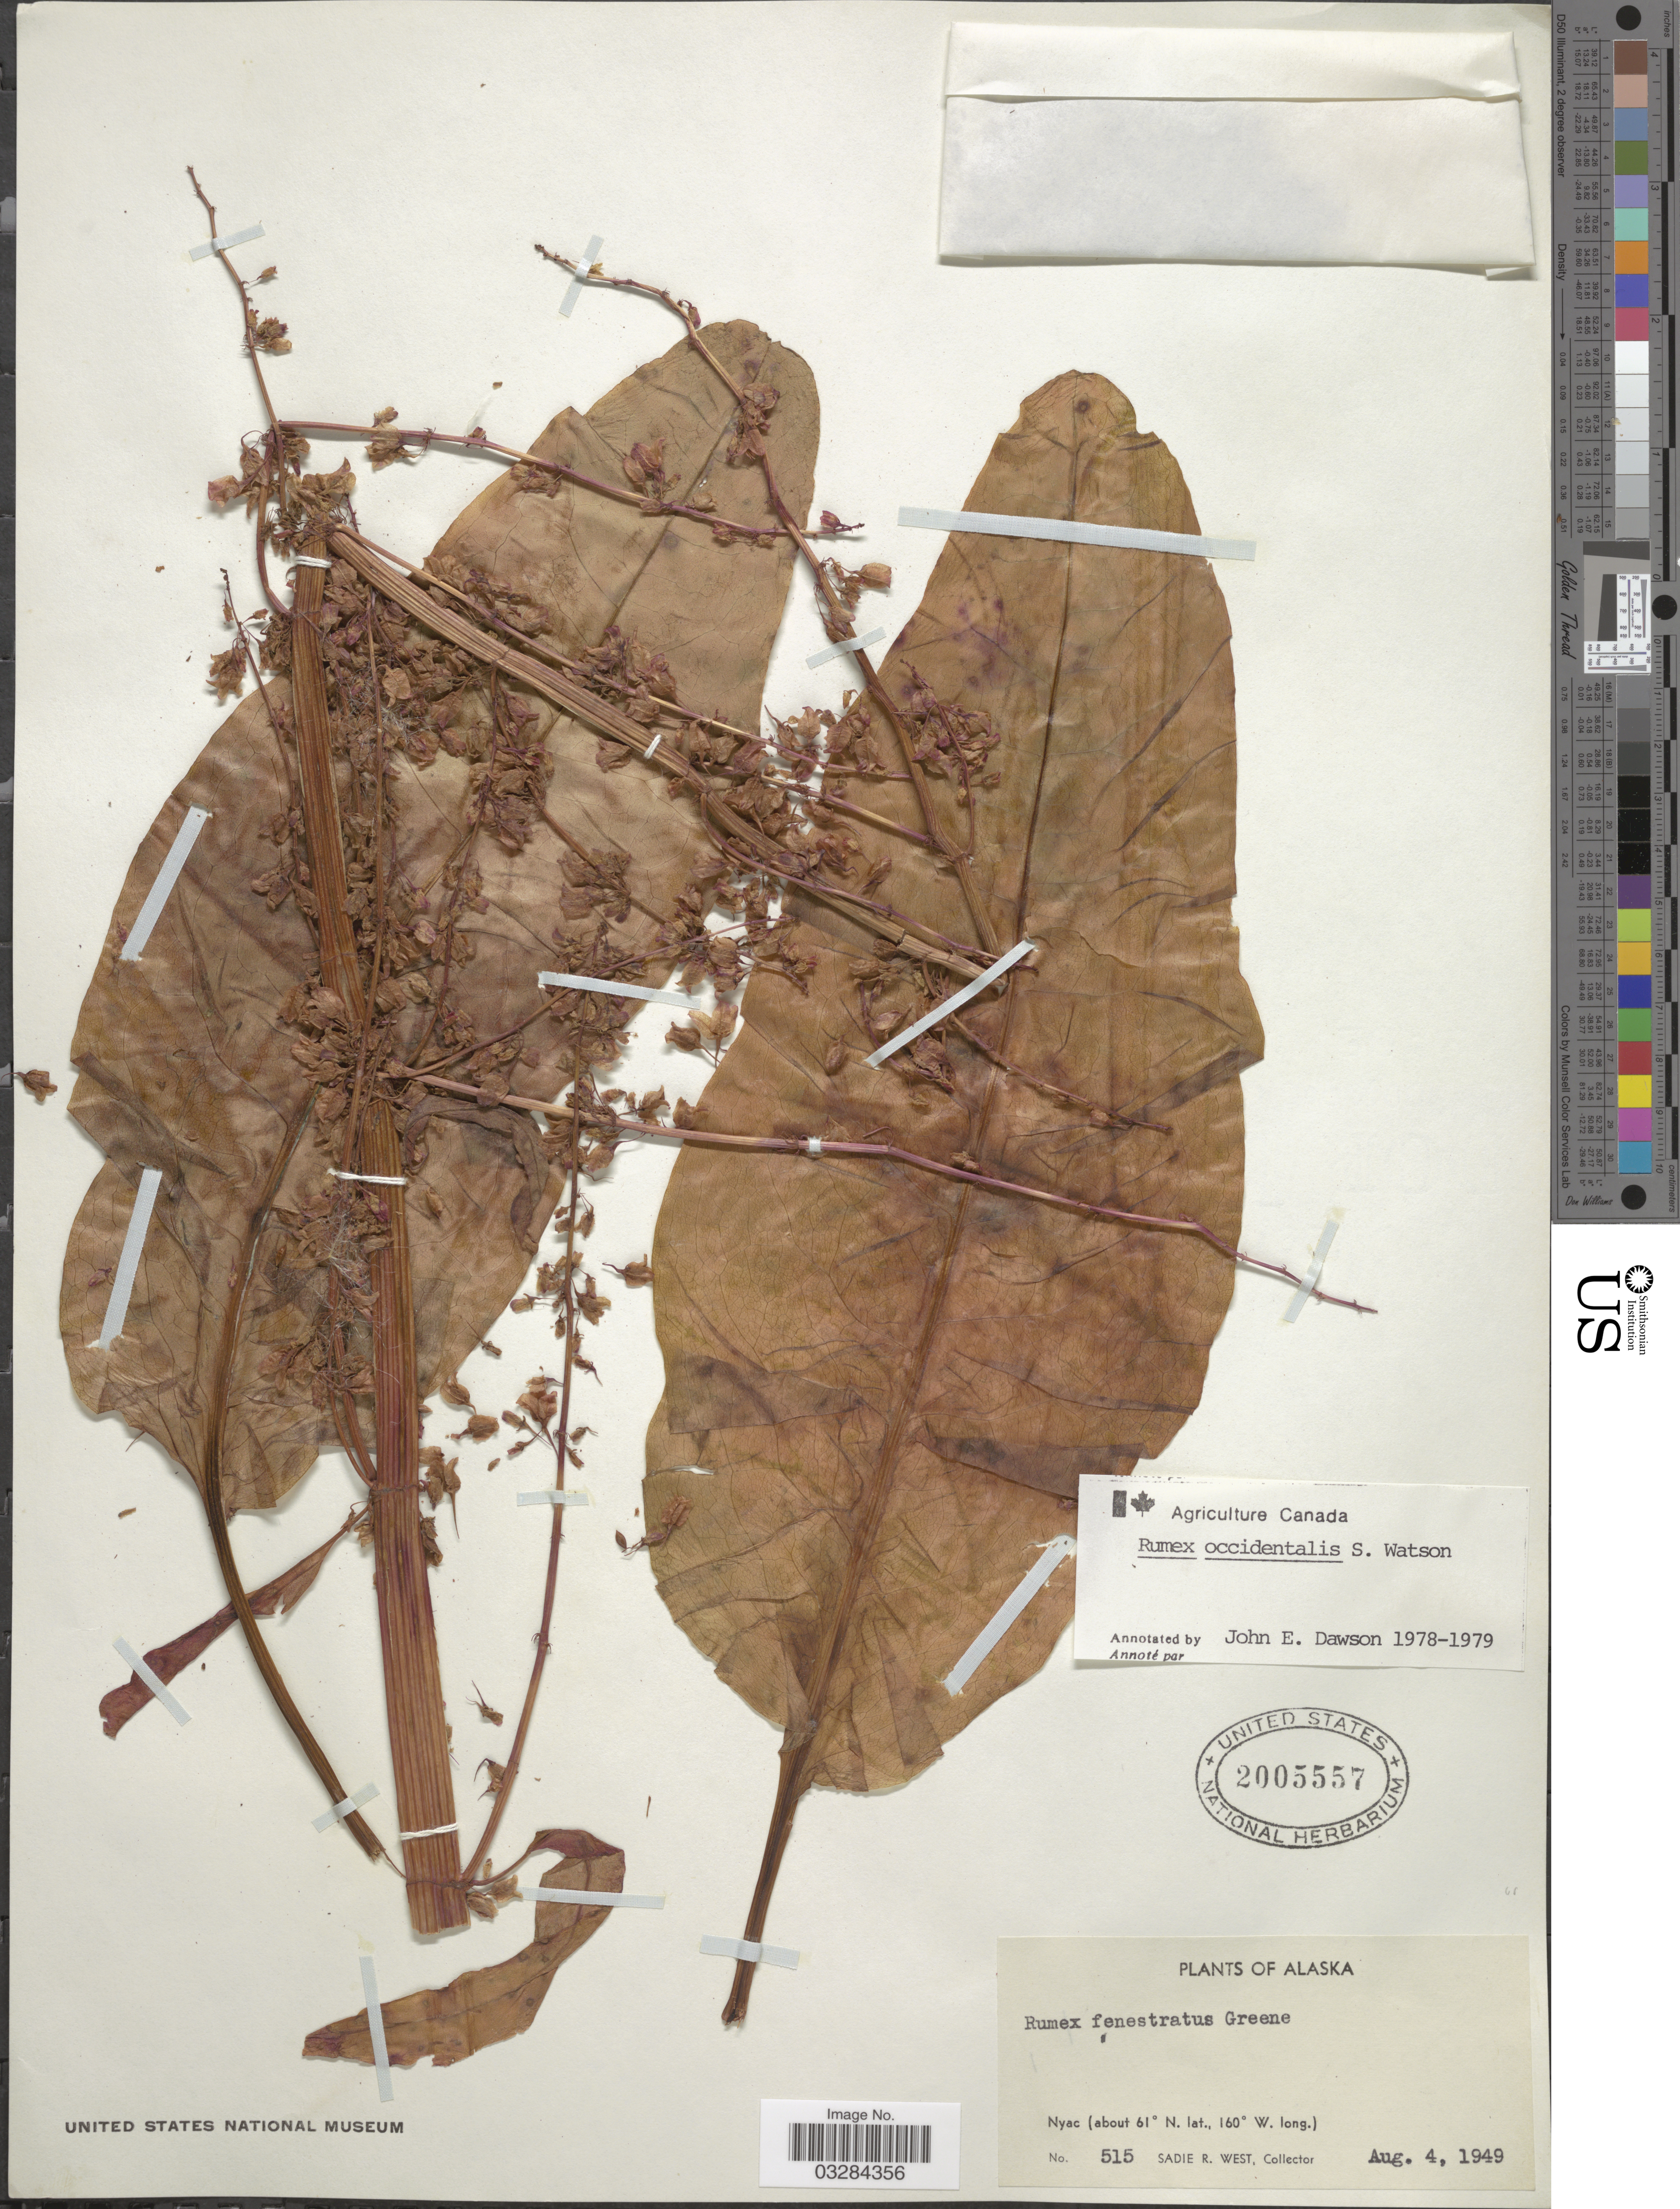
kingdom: Plantae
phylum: Tracheophyta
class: Magnoliopsida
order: Caryophyllales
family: Polygonaceae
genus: Rumex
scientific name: Rumex occidentalis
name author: S. Watson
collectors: S. R. West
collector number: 515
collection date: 1949-08-04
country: United States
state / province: Alaska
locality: Nyac.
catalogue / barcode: US 2005557